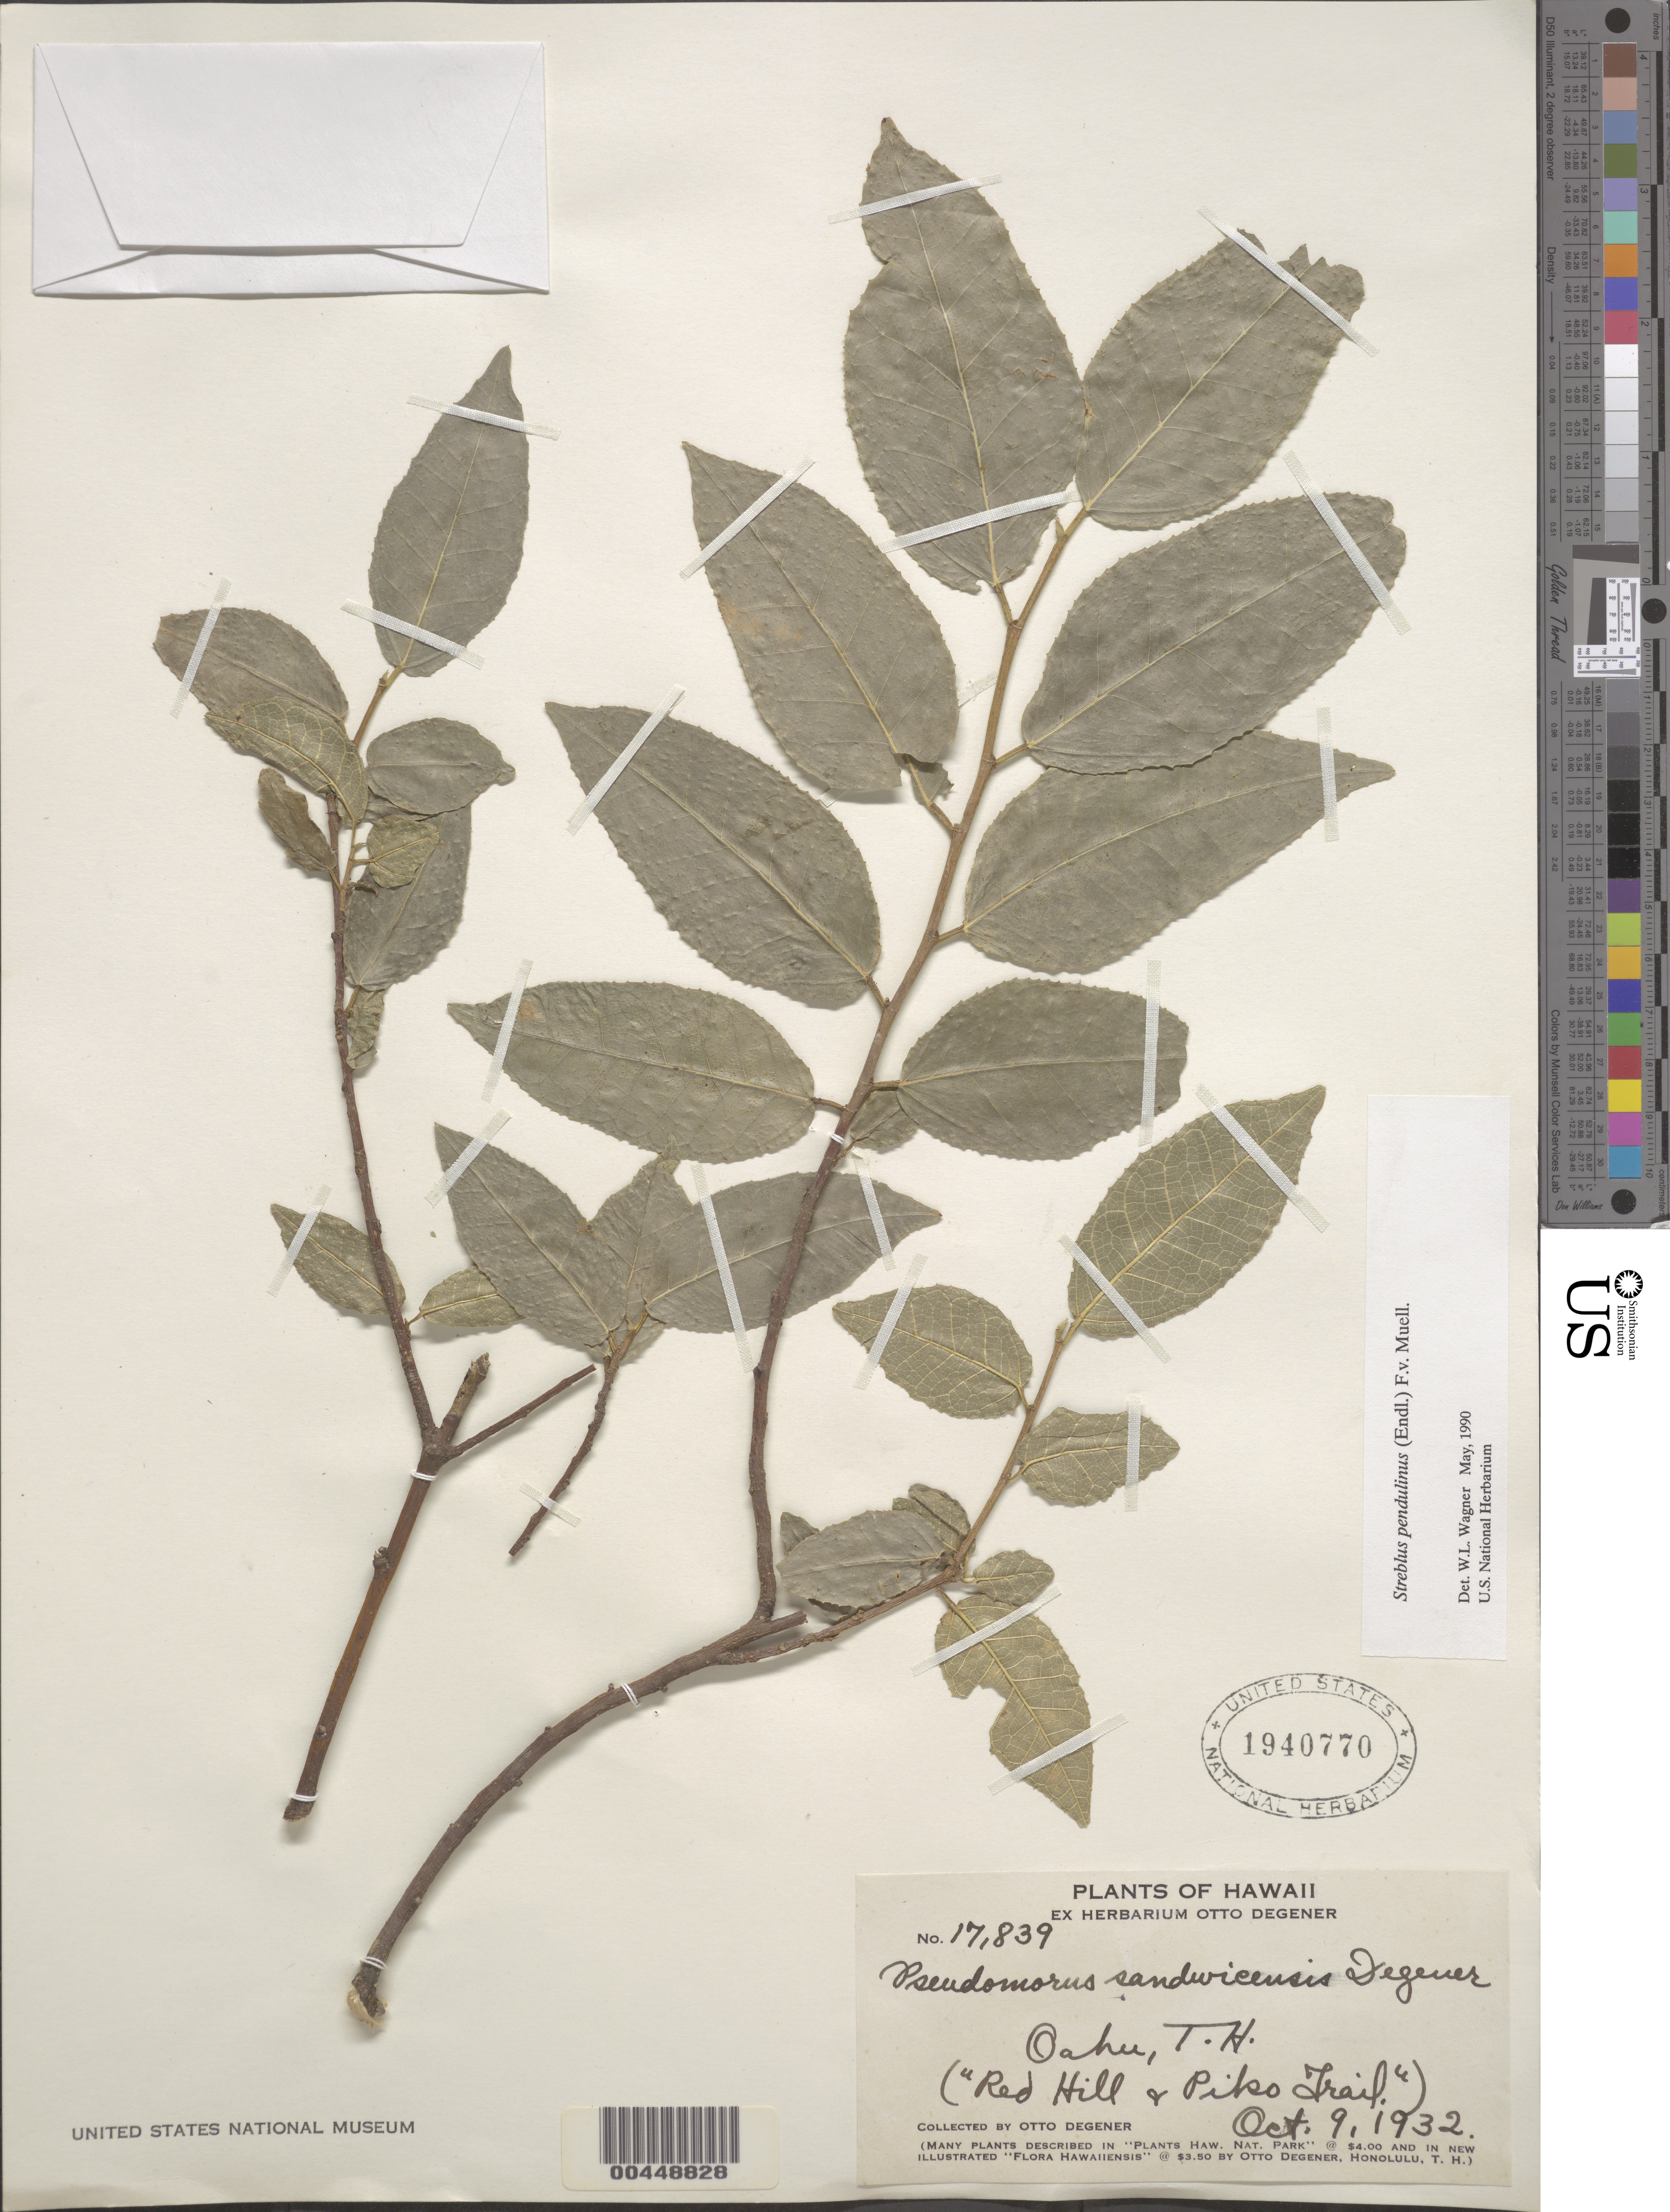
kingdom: Plantae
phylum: Tracheophyta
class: Magnoliopsida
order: Rosales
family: Moraceae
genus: Paratrophis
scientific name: Paratrophis pendulina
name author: (Endl.) E. M. Gardner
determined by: Wagner, W. L., (BOT), Smithsonian Institution - National Museum of Natural History (UNITED STATES)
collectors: O. Degener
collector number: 17839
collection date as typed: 9 Oct 1932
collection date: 1932-10-09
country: United States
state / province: Hawaii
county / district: Honolulu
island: Oahu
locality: Red Hill and Piko Trail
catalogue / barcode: US 1940770